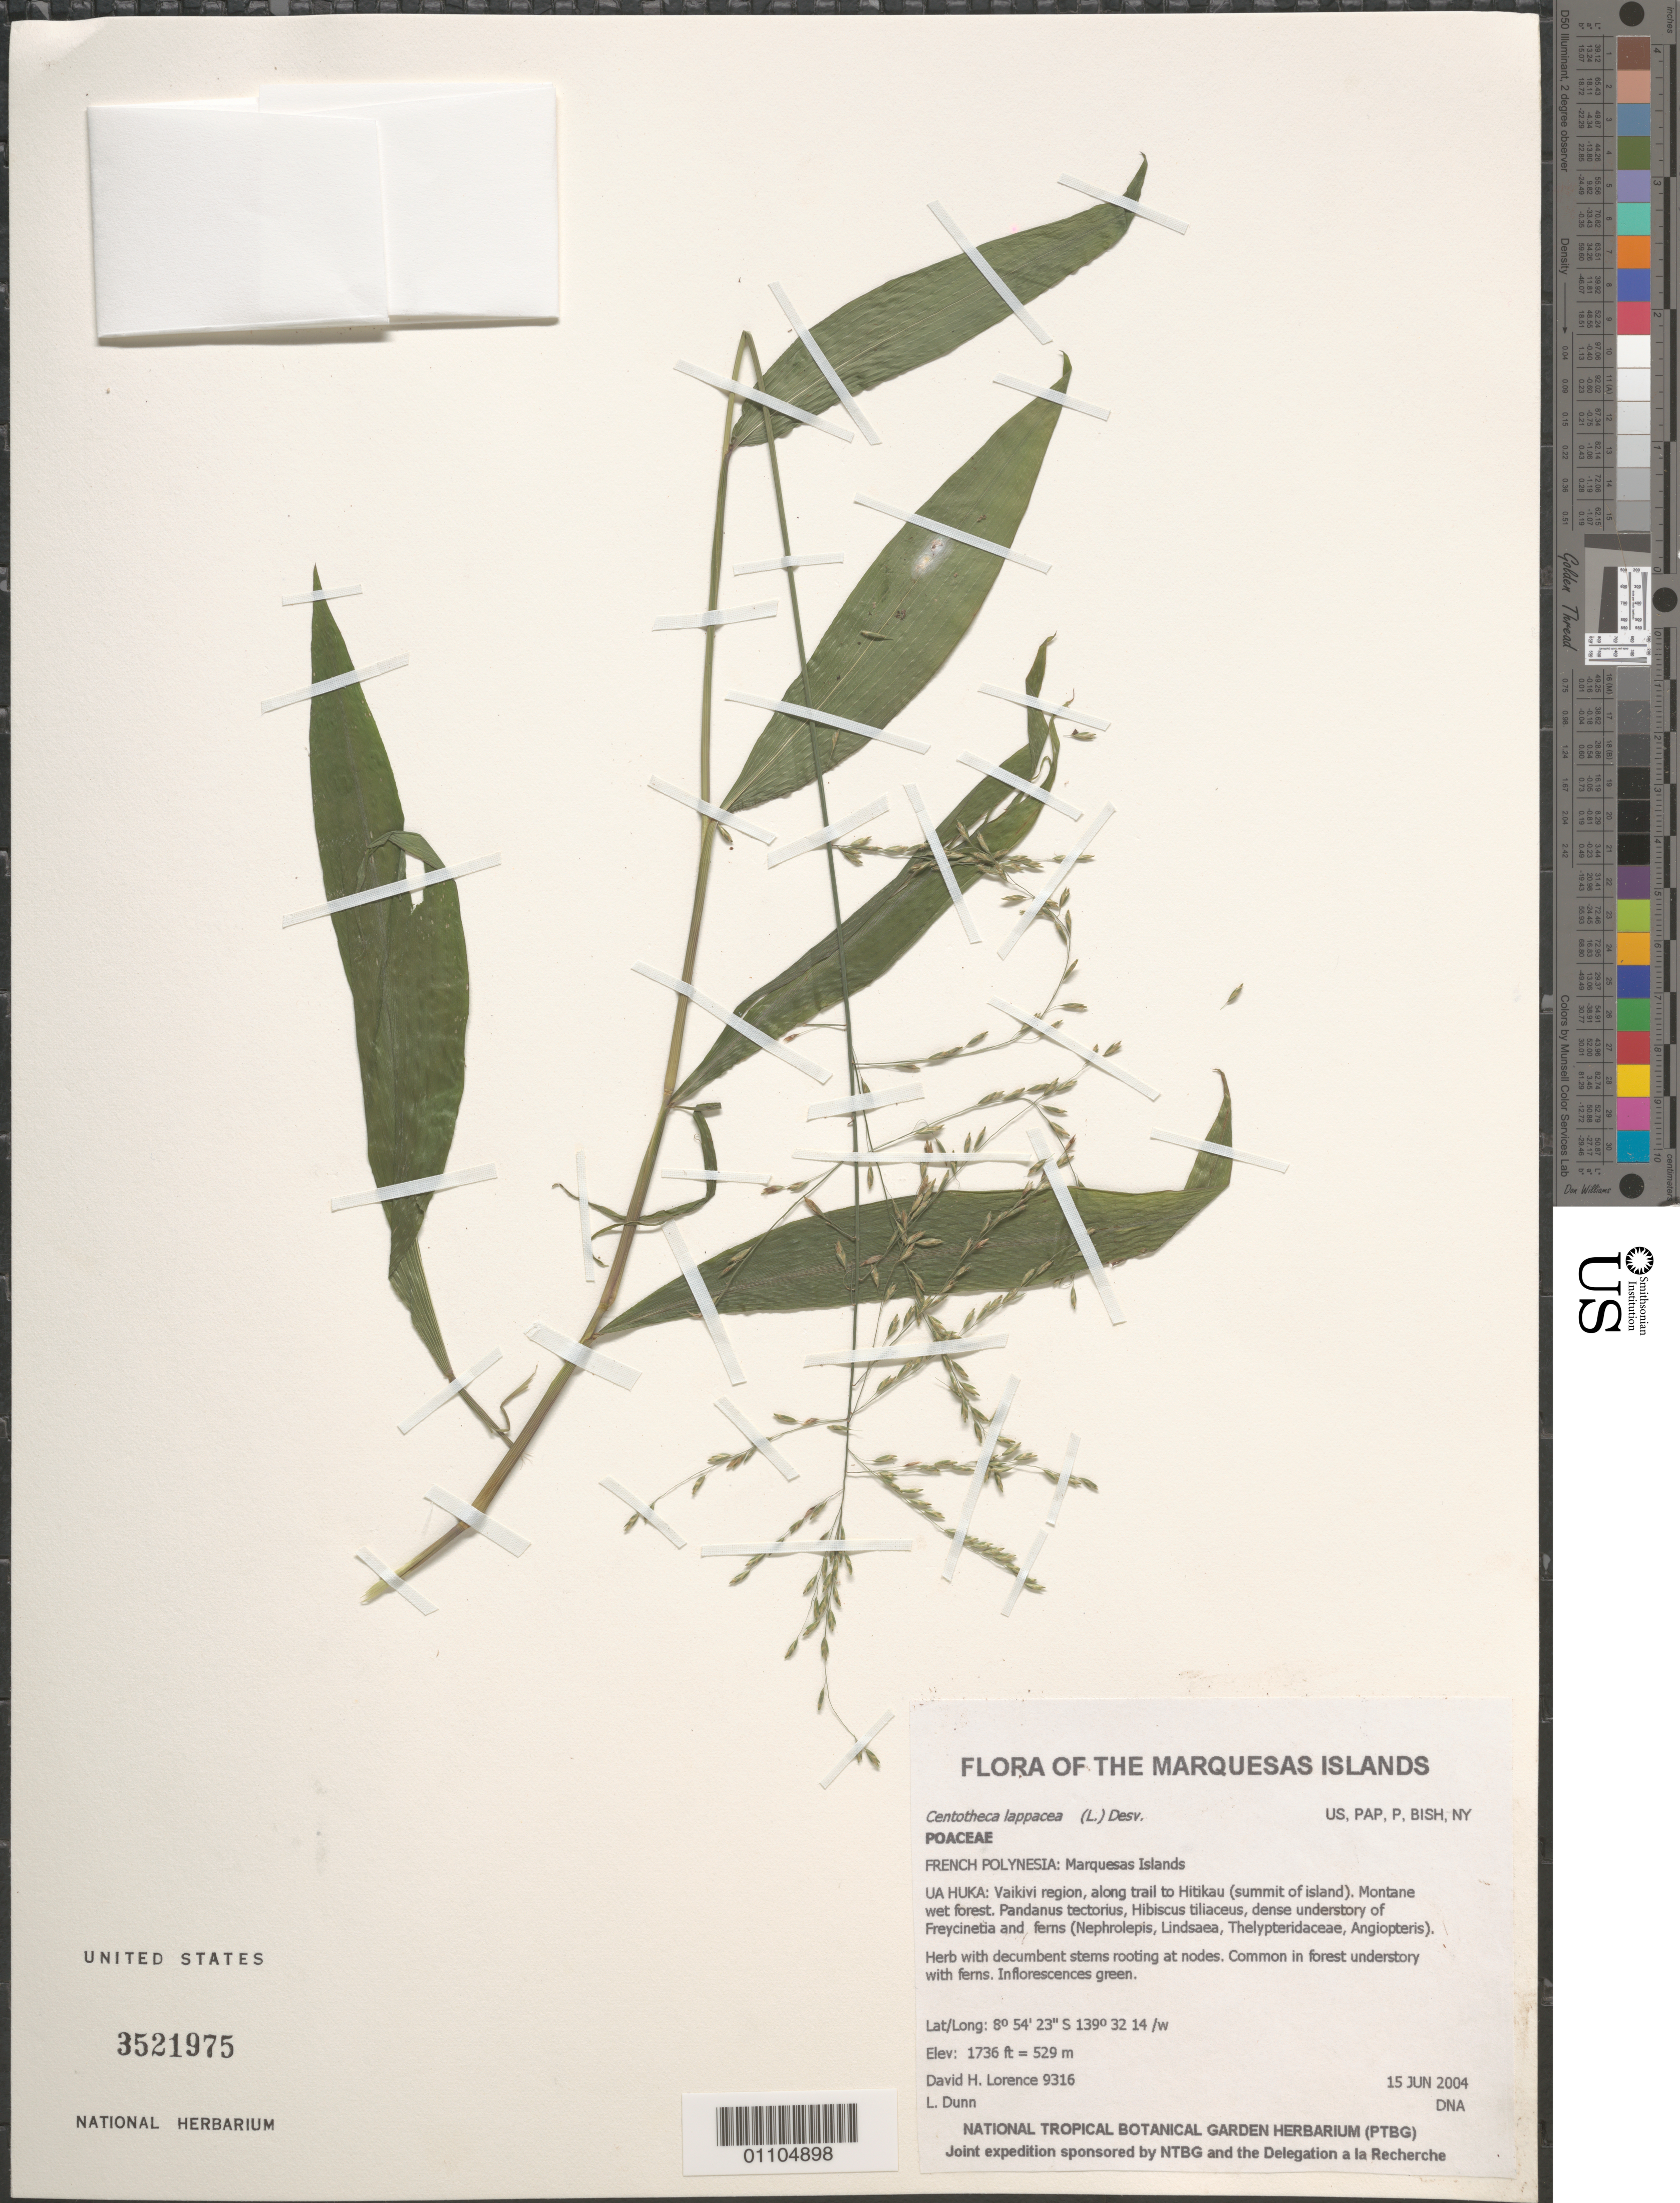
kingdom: Plantae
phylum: Tracheophyta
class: Liliopsida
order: Poales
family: Poaceae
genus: Centotheca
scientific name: Centotheca lappacea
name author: (L.) Desv.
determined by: Lorence, David H., (PTBG), National Tropical Botanical Garden (UNITED STATES)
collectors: D. Lorence & L. Dunn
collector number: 9316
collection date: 2004-06-15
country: French Polynesia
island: Ua Huka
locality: Vaikivi region, along trail to Hitikau (summit of island)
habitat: Montane wet forest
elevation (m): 529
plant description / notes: DNA silica gel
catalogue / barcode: US 3521975